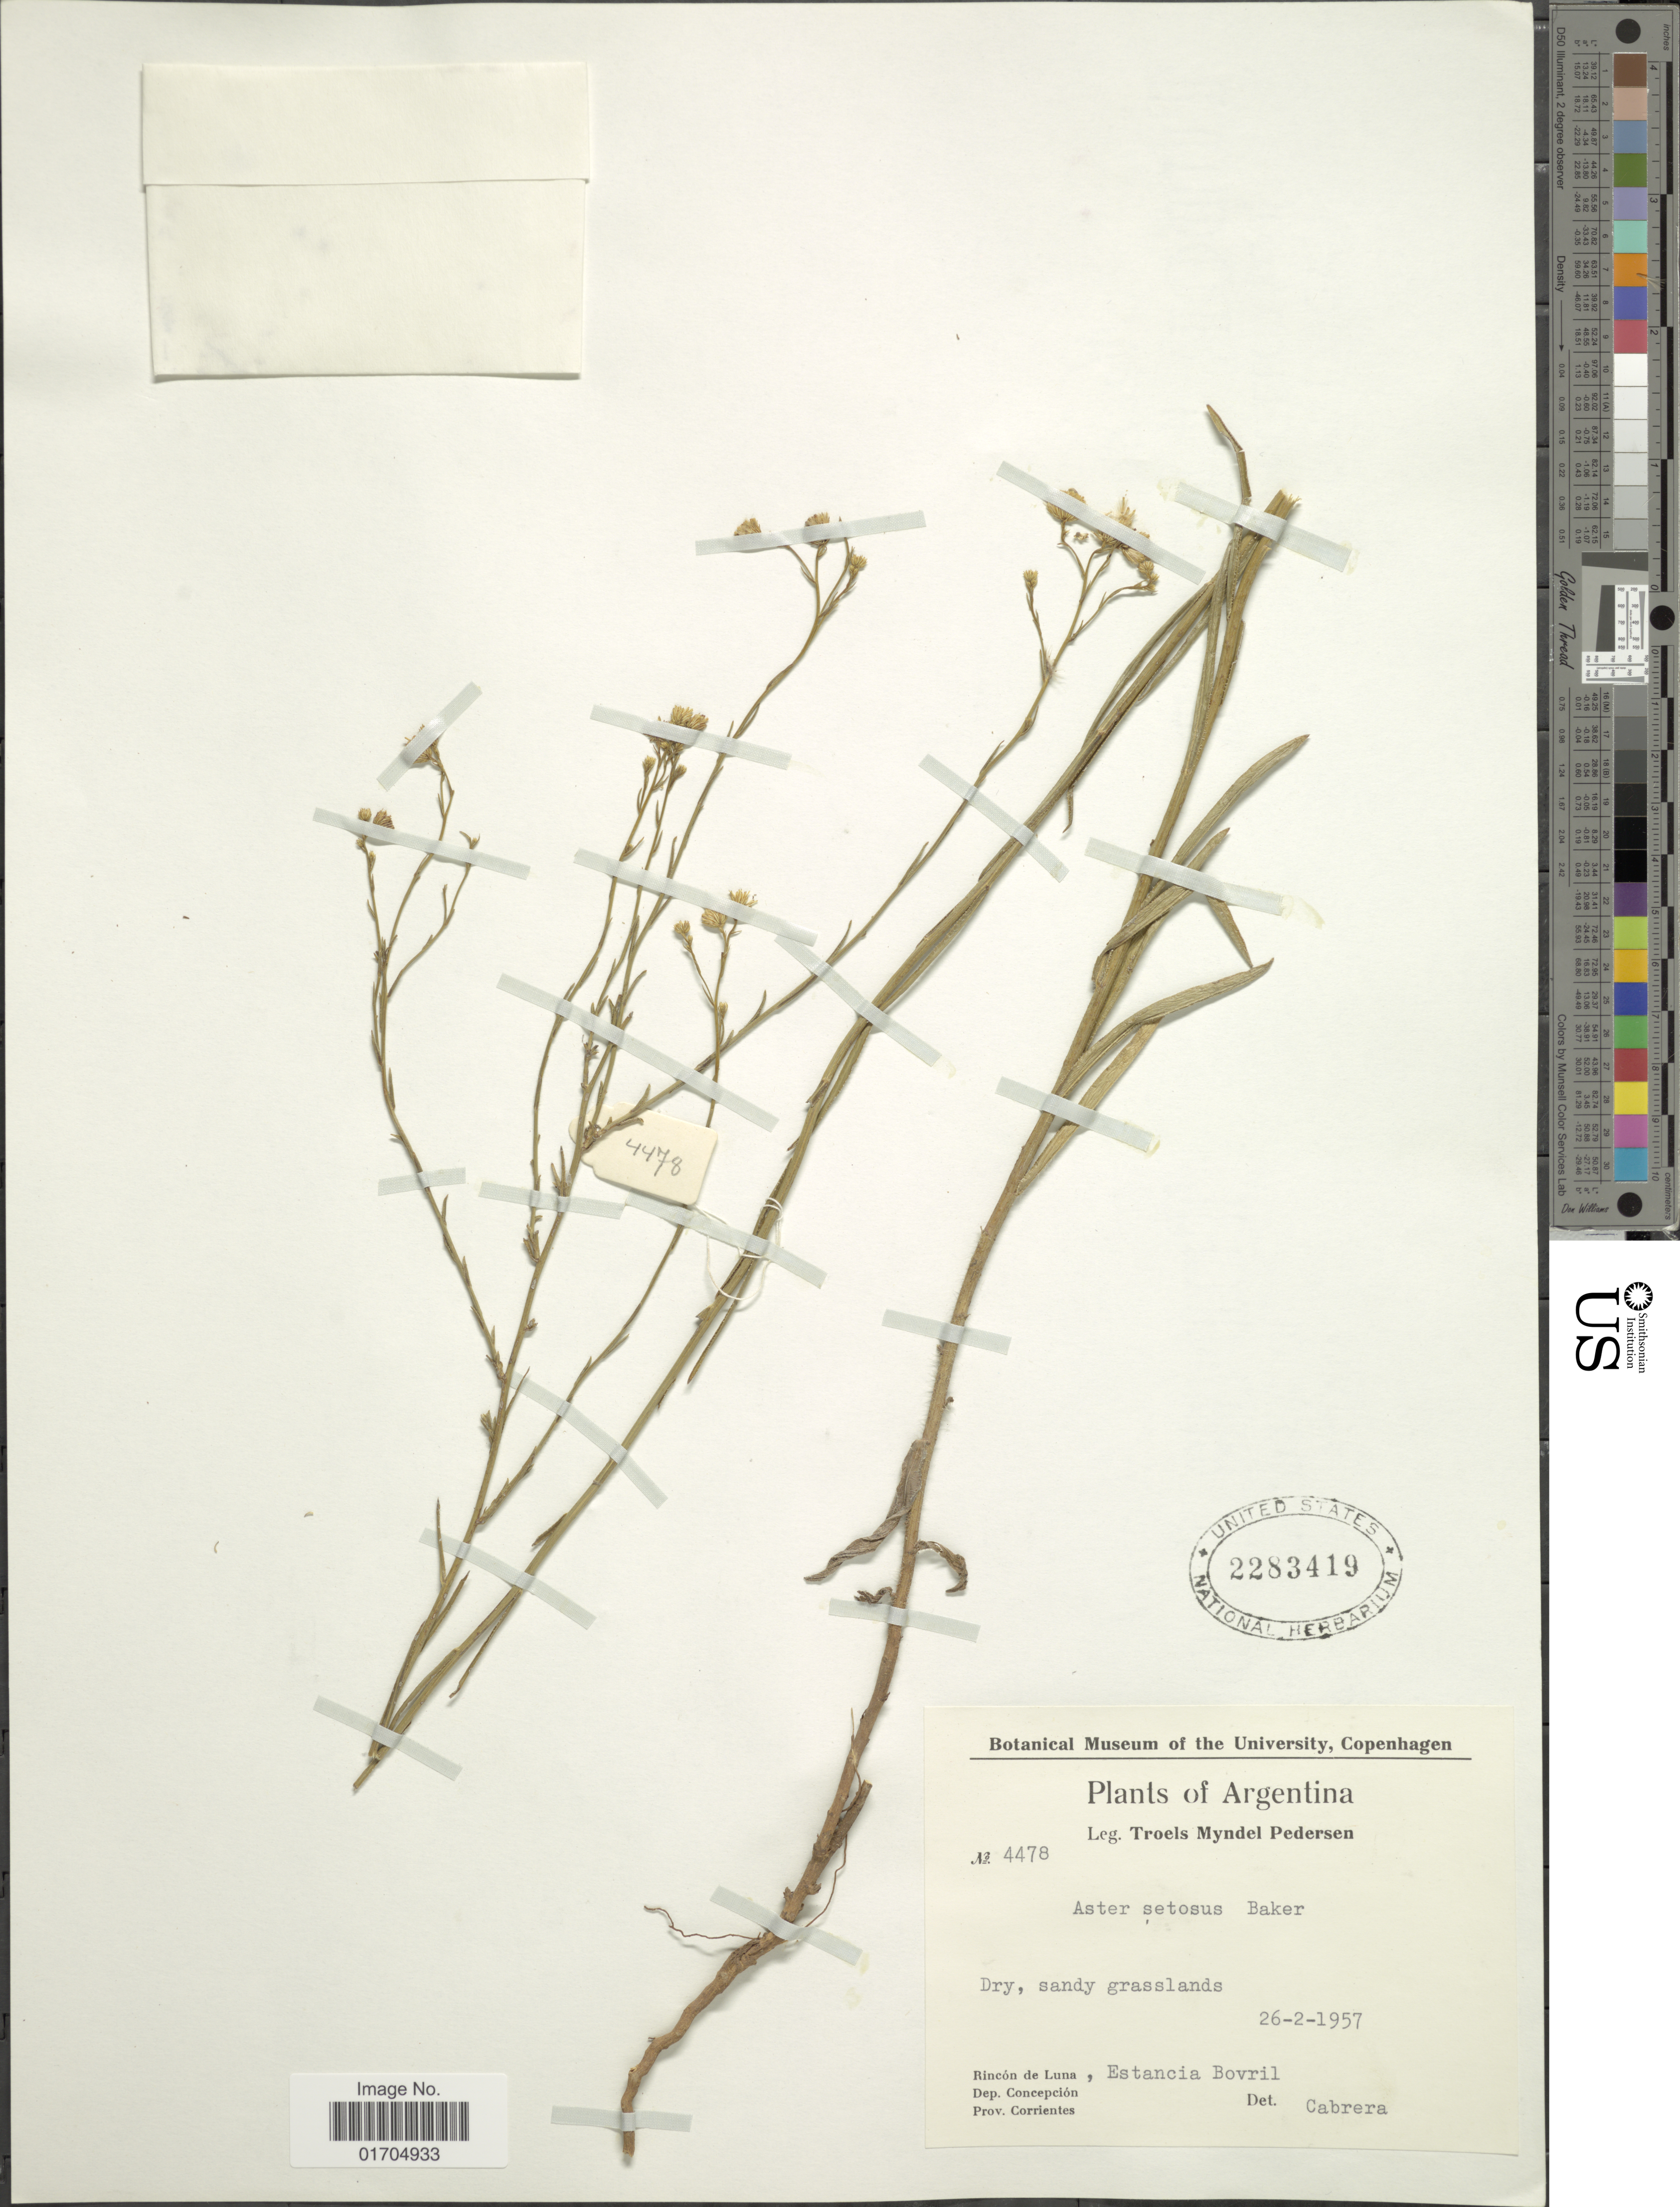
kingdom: Plantae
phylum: Tracheophyta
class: Magnoliopsida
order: Asterales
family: Asteraceae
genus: Apopyros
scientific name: Apopyros corymbosus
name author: (Hook. & Arn.) G.L. Nesom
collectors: T. Pederson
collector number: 4478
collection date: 1957-02-26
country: Argentina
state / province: Corrientes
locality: Dry, sandy grasslands, Rincón de Luna, Estancia Bovril, Dep. Concepción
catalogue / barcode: US 2283419